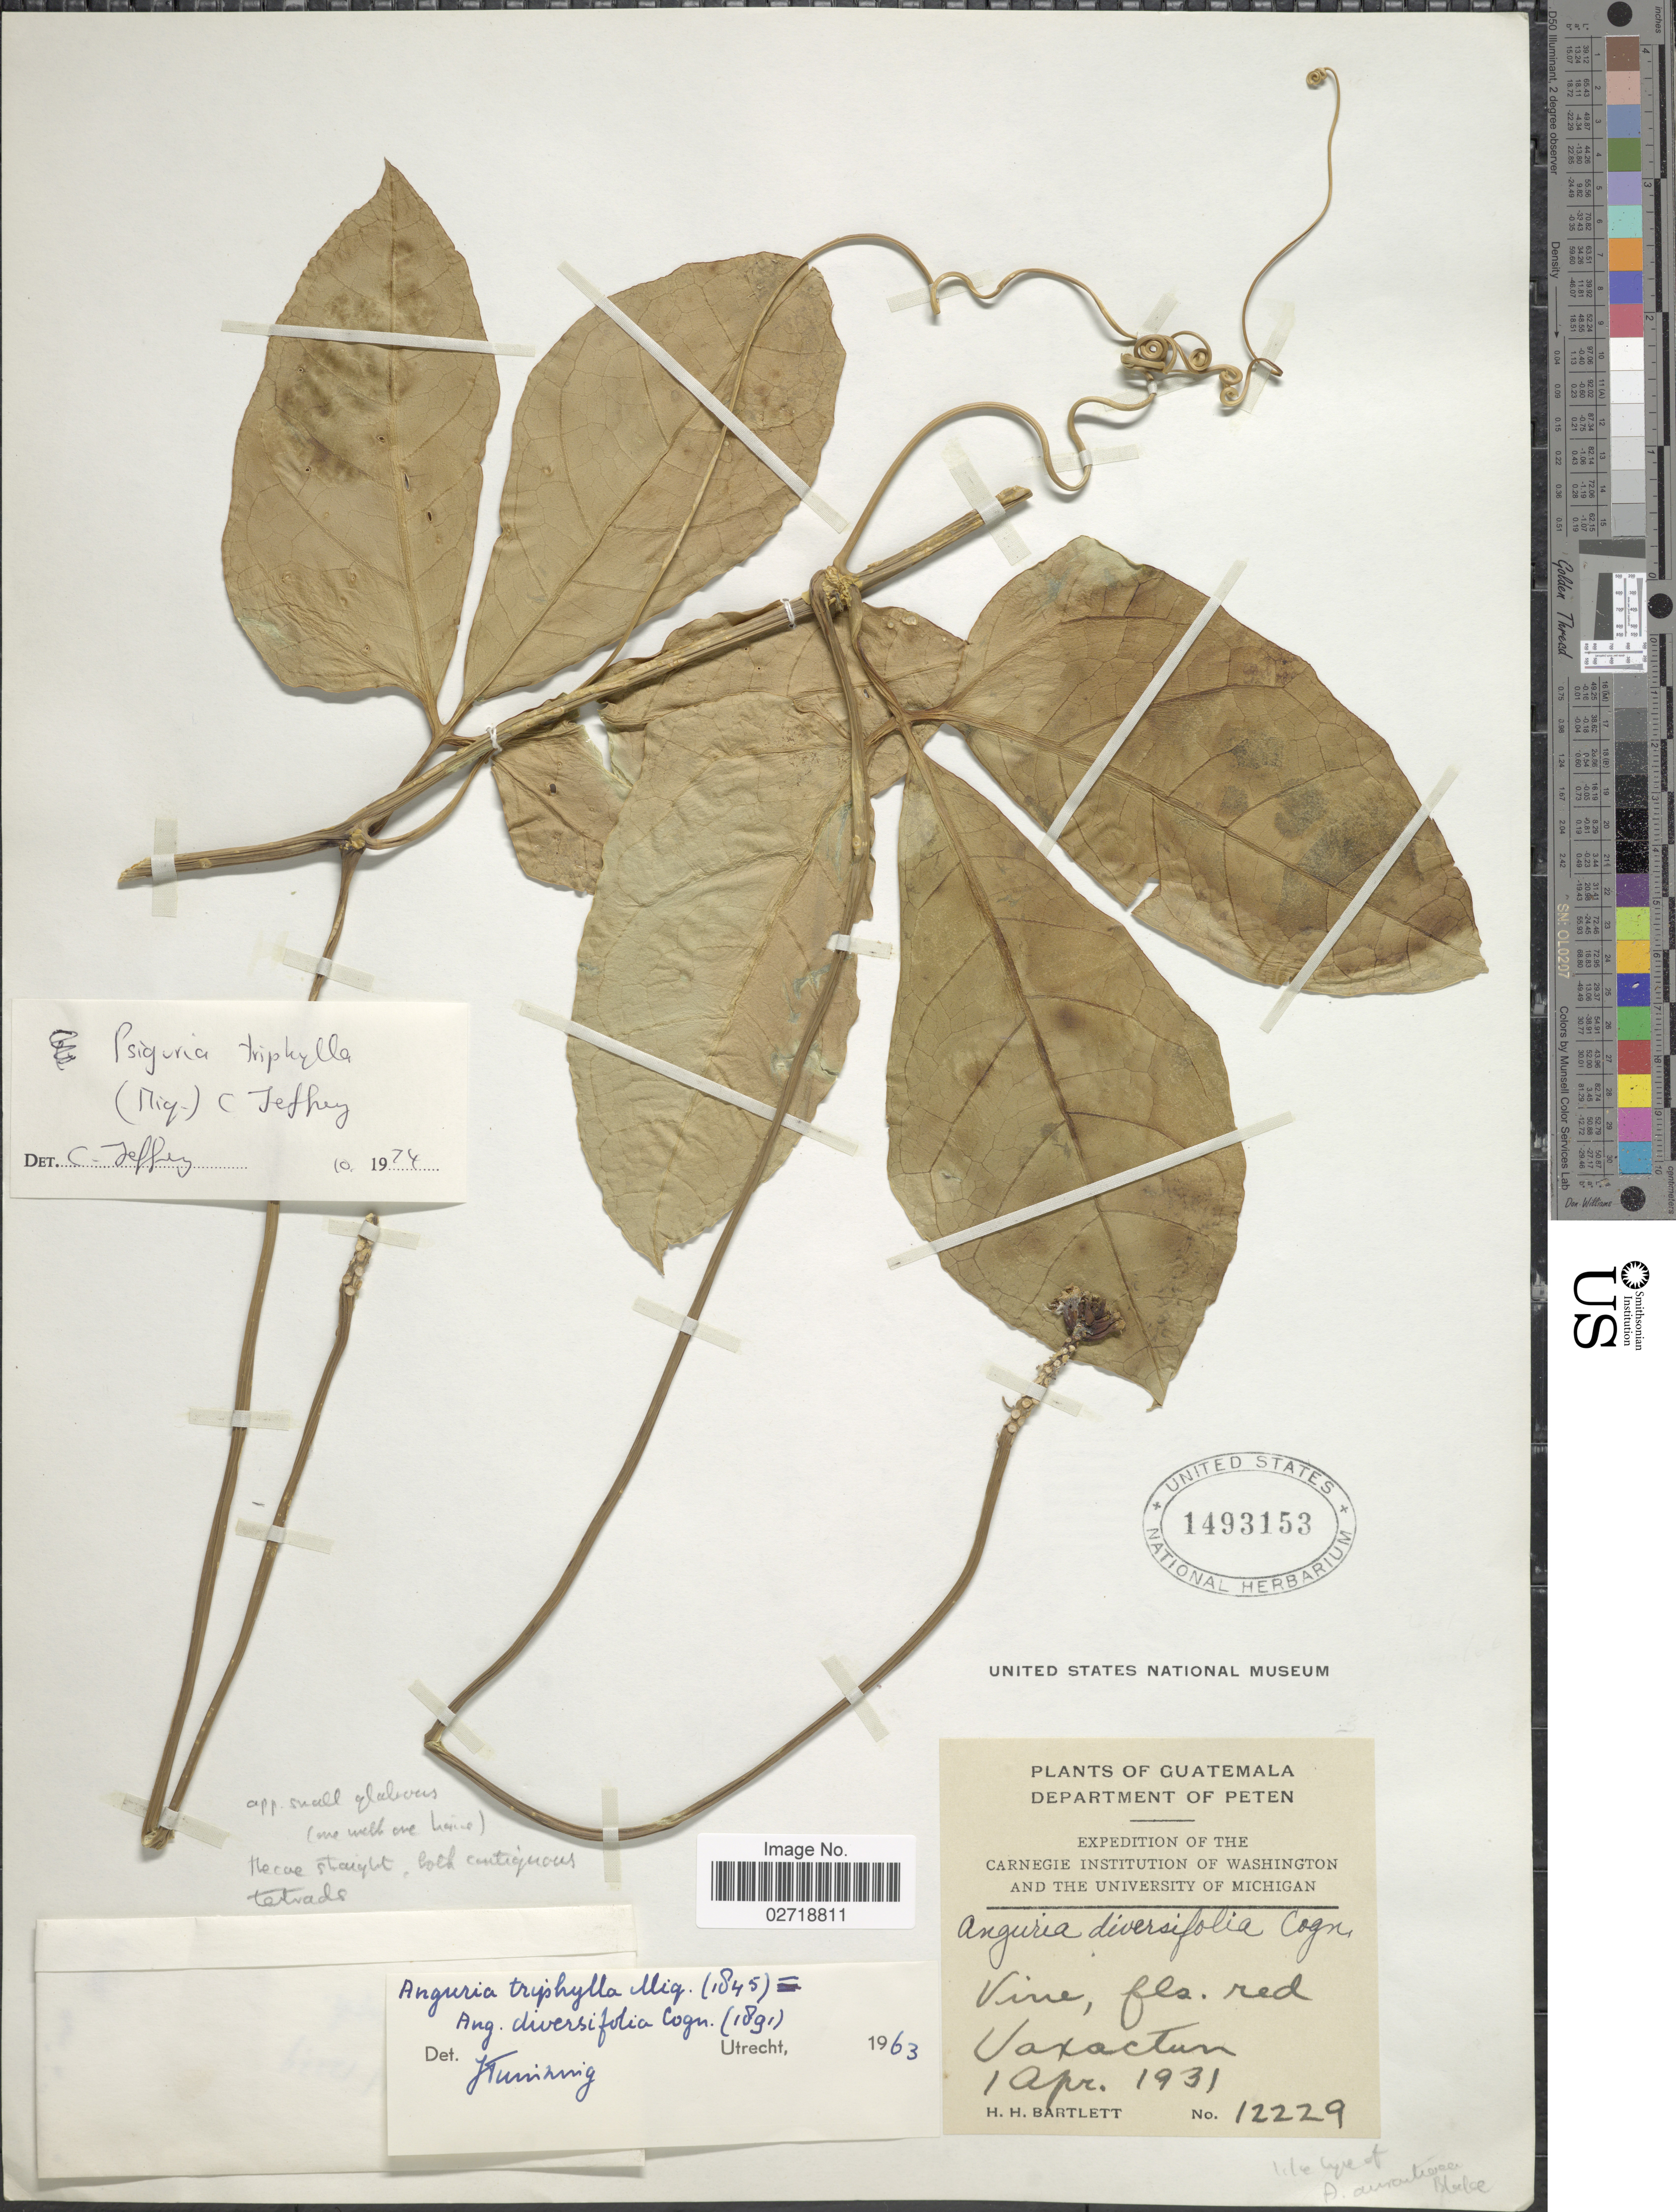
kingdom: Plantae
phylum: Tracheophyta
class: Magnoliopsida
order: Cucurbitales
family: Cucurbitaceae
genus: Psiguria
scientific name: Psiguria triphylla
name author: (Miq.) C. Jeffrey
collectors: H. H. Bartlett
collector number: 12229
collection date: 1931-04-01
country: Guatemala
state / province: El Petén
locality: Uaxactun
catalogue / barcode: US 1493153